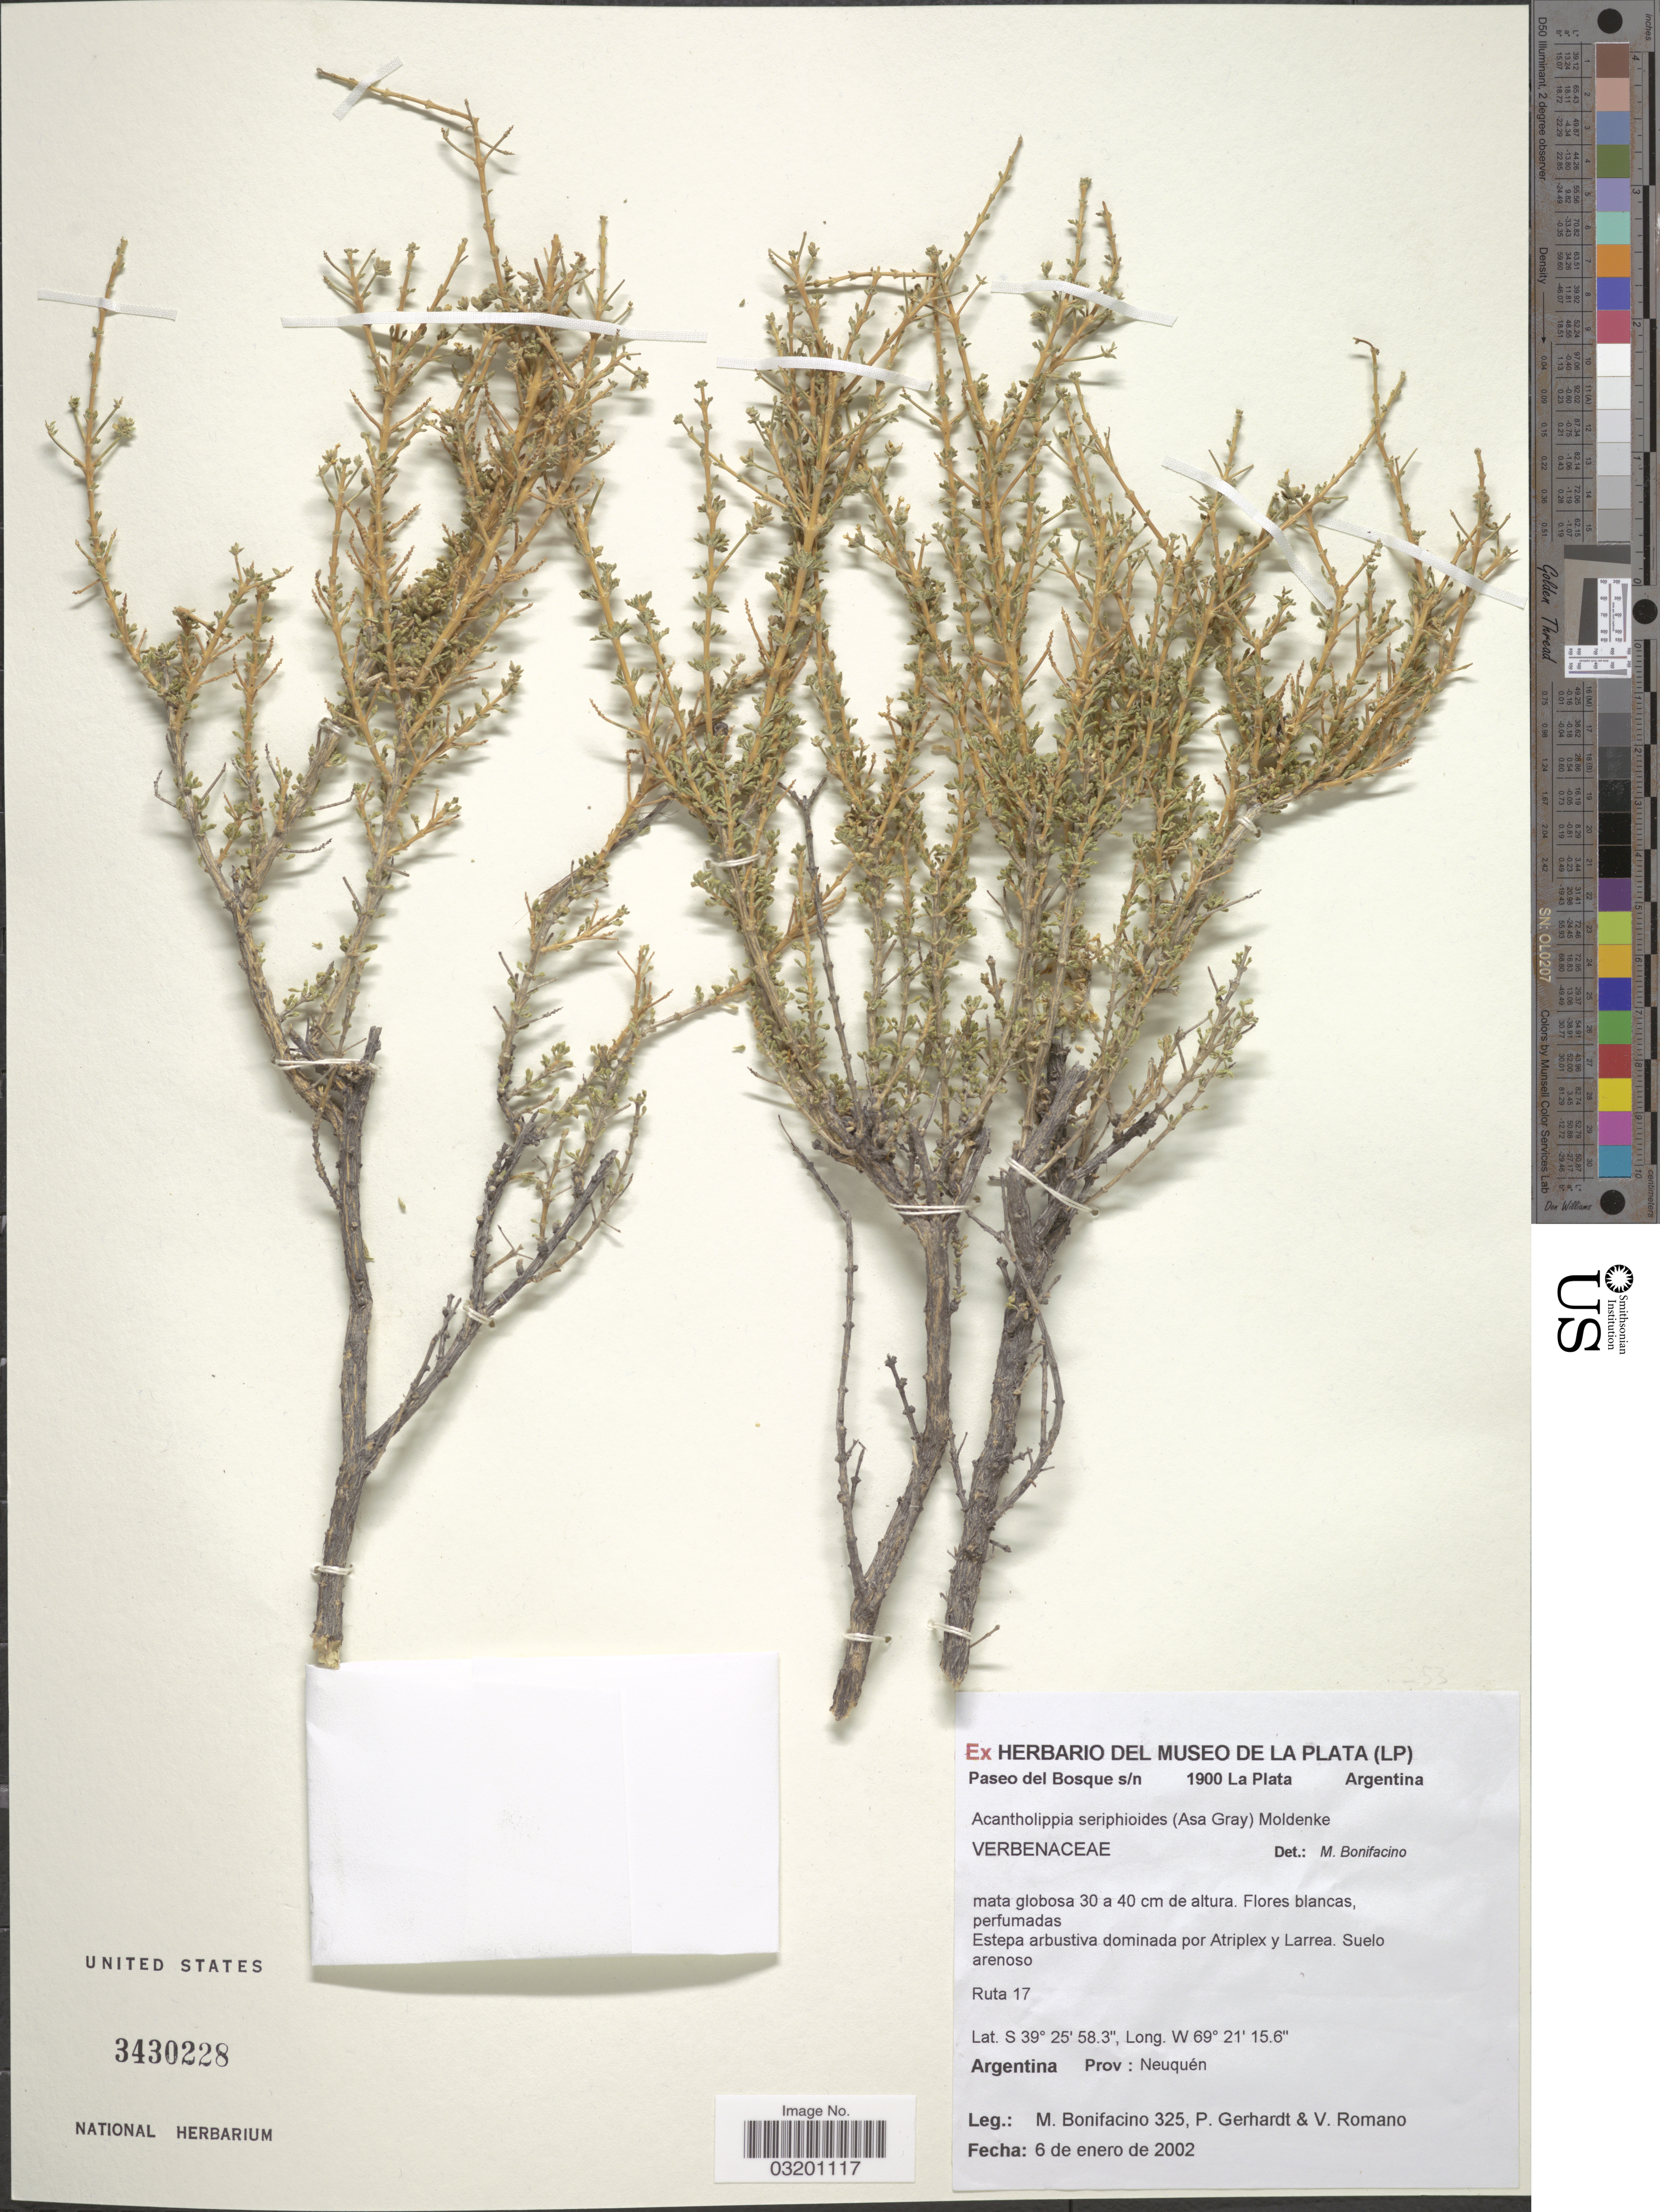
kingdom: Plantae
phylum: Tracheophyta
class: Magnoliopsida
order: Lamiales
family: Verbenaceae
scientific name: Acantholippa seriphioides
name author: (A. Gray) Moldenke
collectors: M. Bonifacino, P. Gerhardt & V. Romano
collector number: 0325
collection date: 2002-01-06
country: Argentina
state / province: Neuquen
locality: Ruta 17.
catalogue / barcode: US 3430228